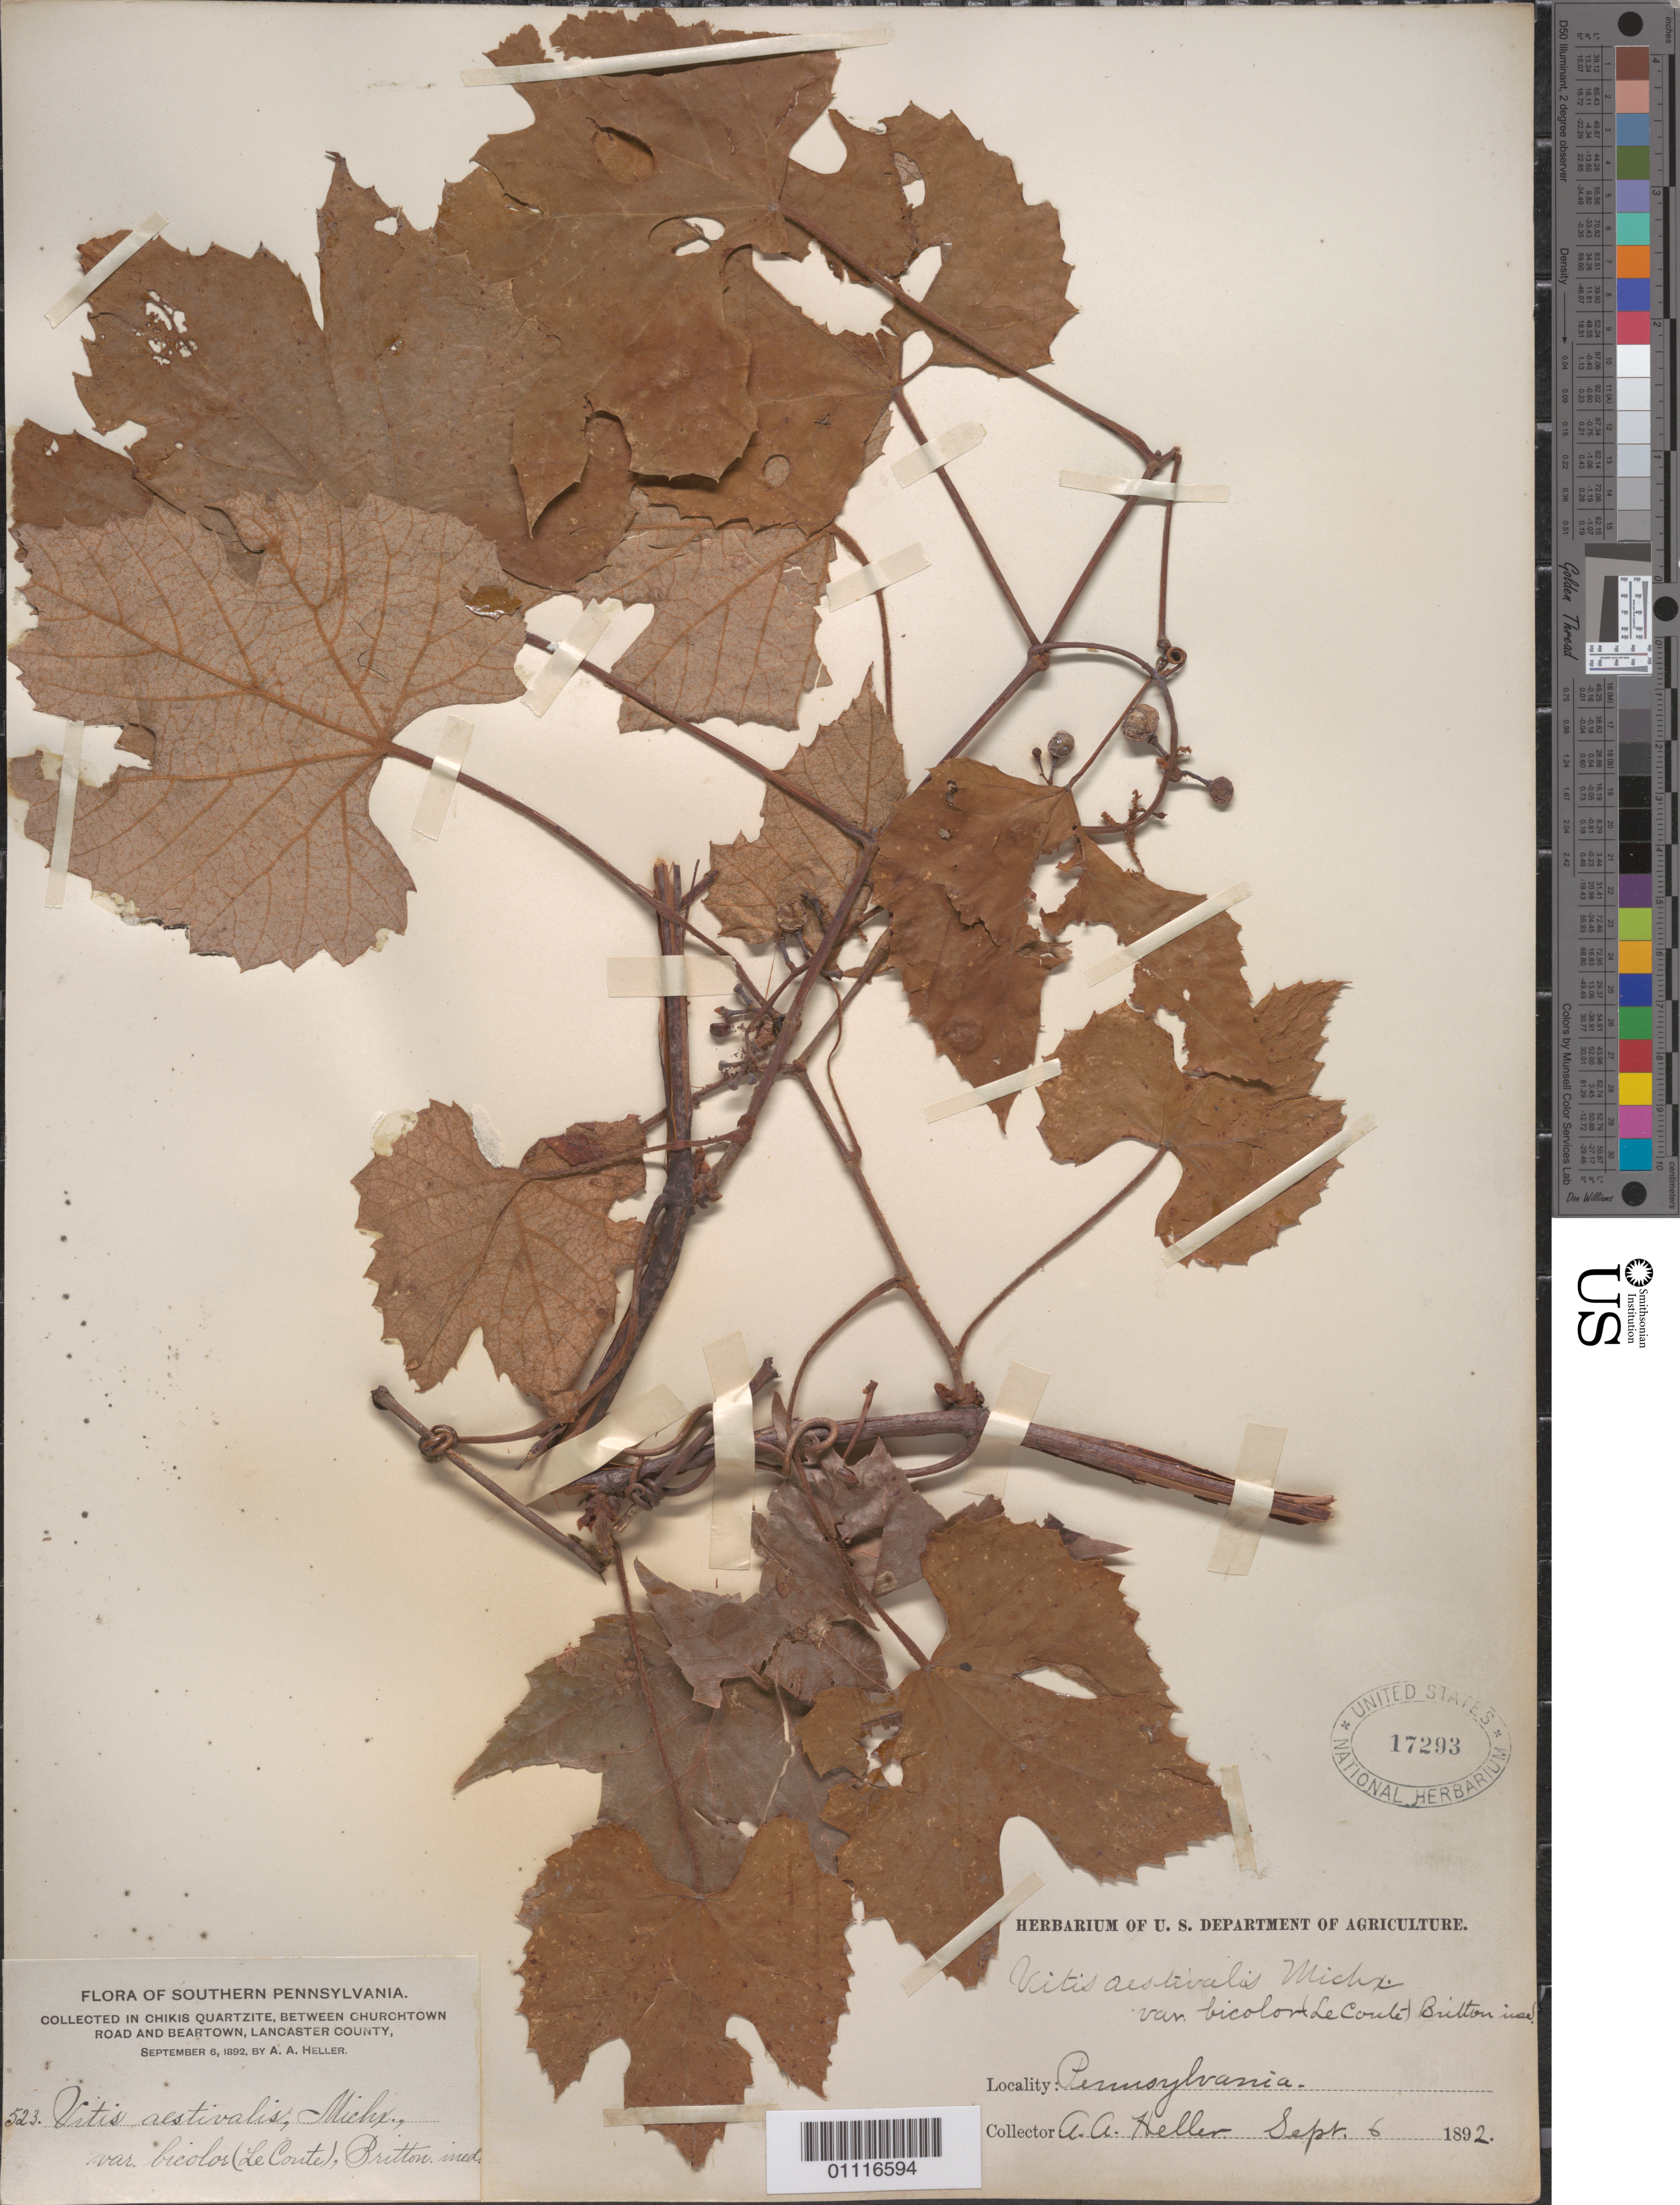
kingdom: Plantae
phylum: Tracheophyta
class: Magnoliopsida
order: Vitales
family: Vitaceae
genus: Vitis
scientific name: Vitis aestivalis var. bicolor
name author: Deam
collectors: A. A. Heller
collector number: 523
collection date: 1892-09-06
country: United States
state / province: Pennsylvania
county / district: Lancaster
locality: Chikis Quartzite, between Churchtown Road and Beartown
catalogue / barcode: US 17293